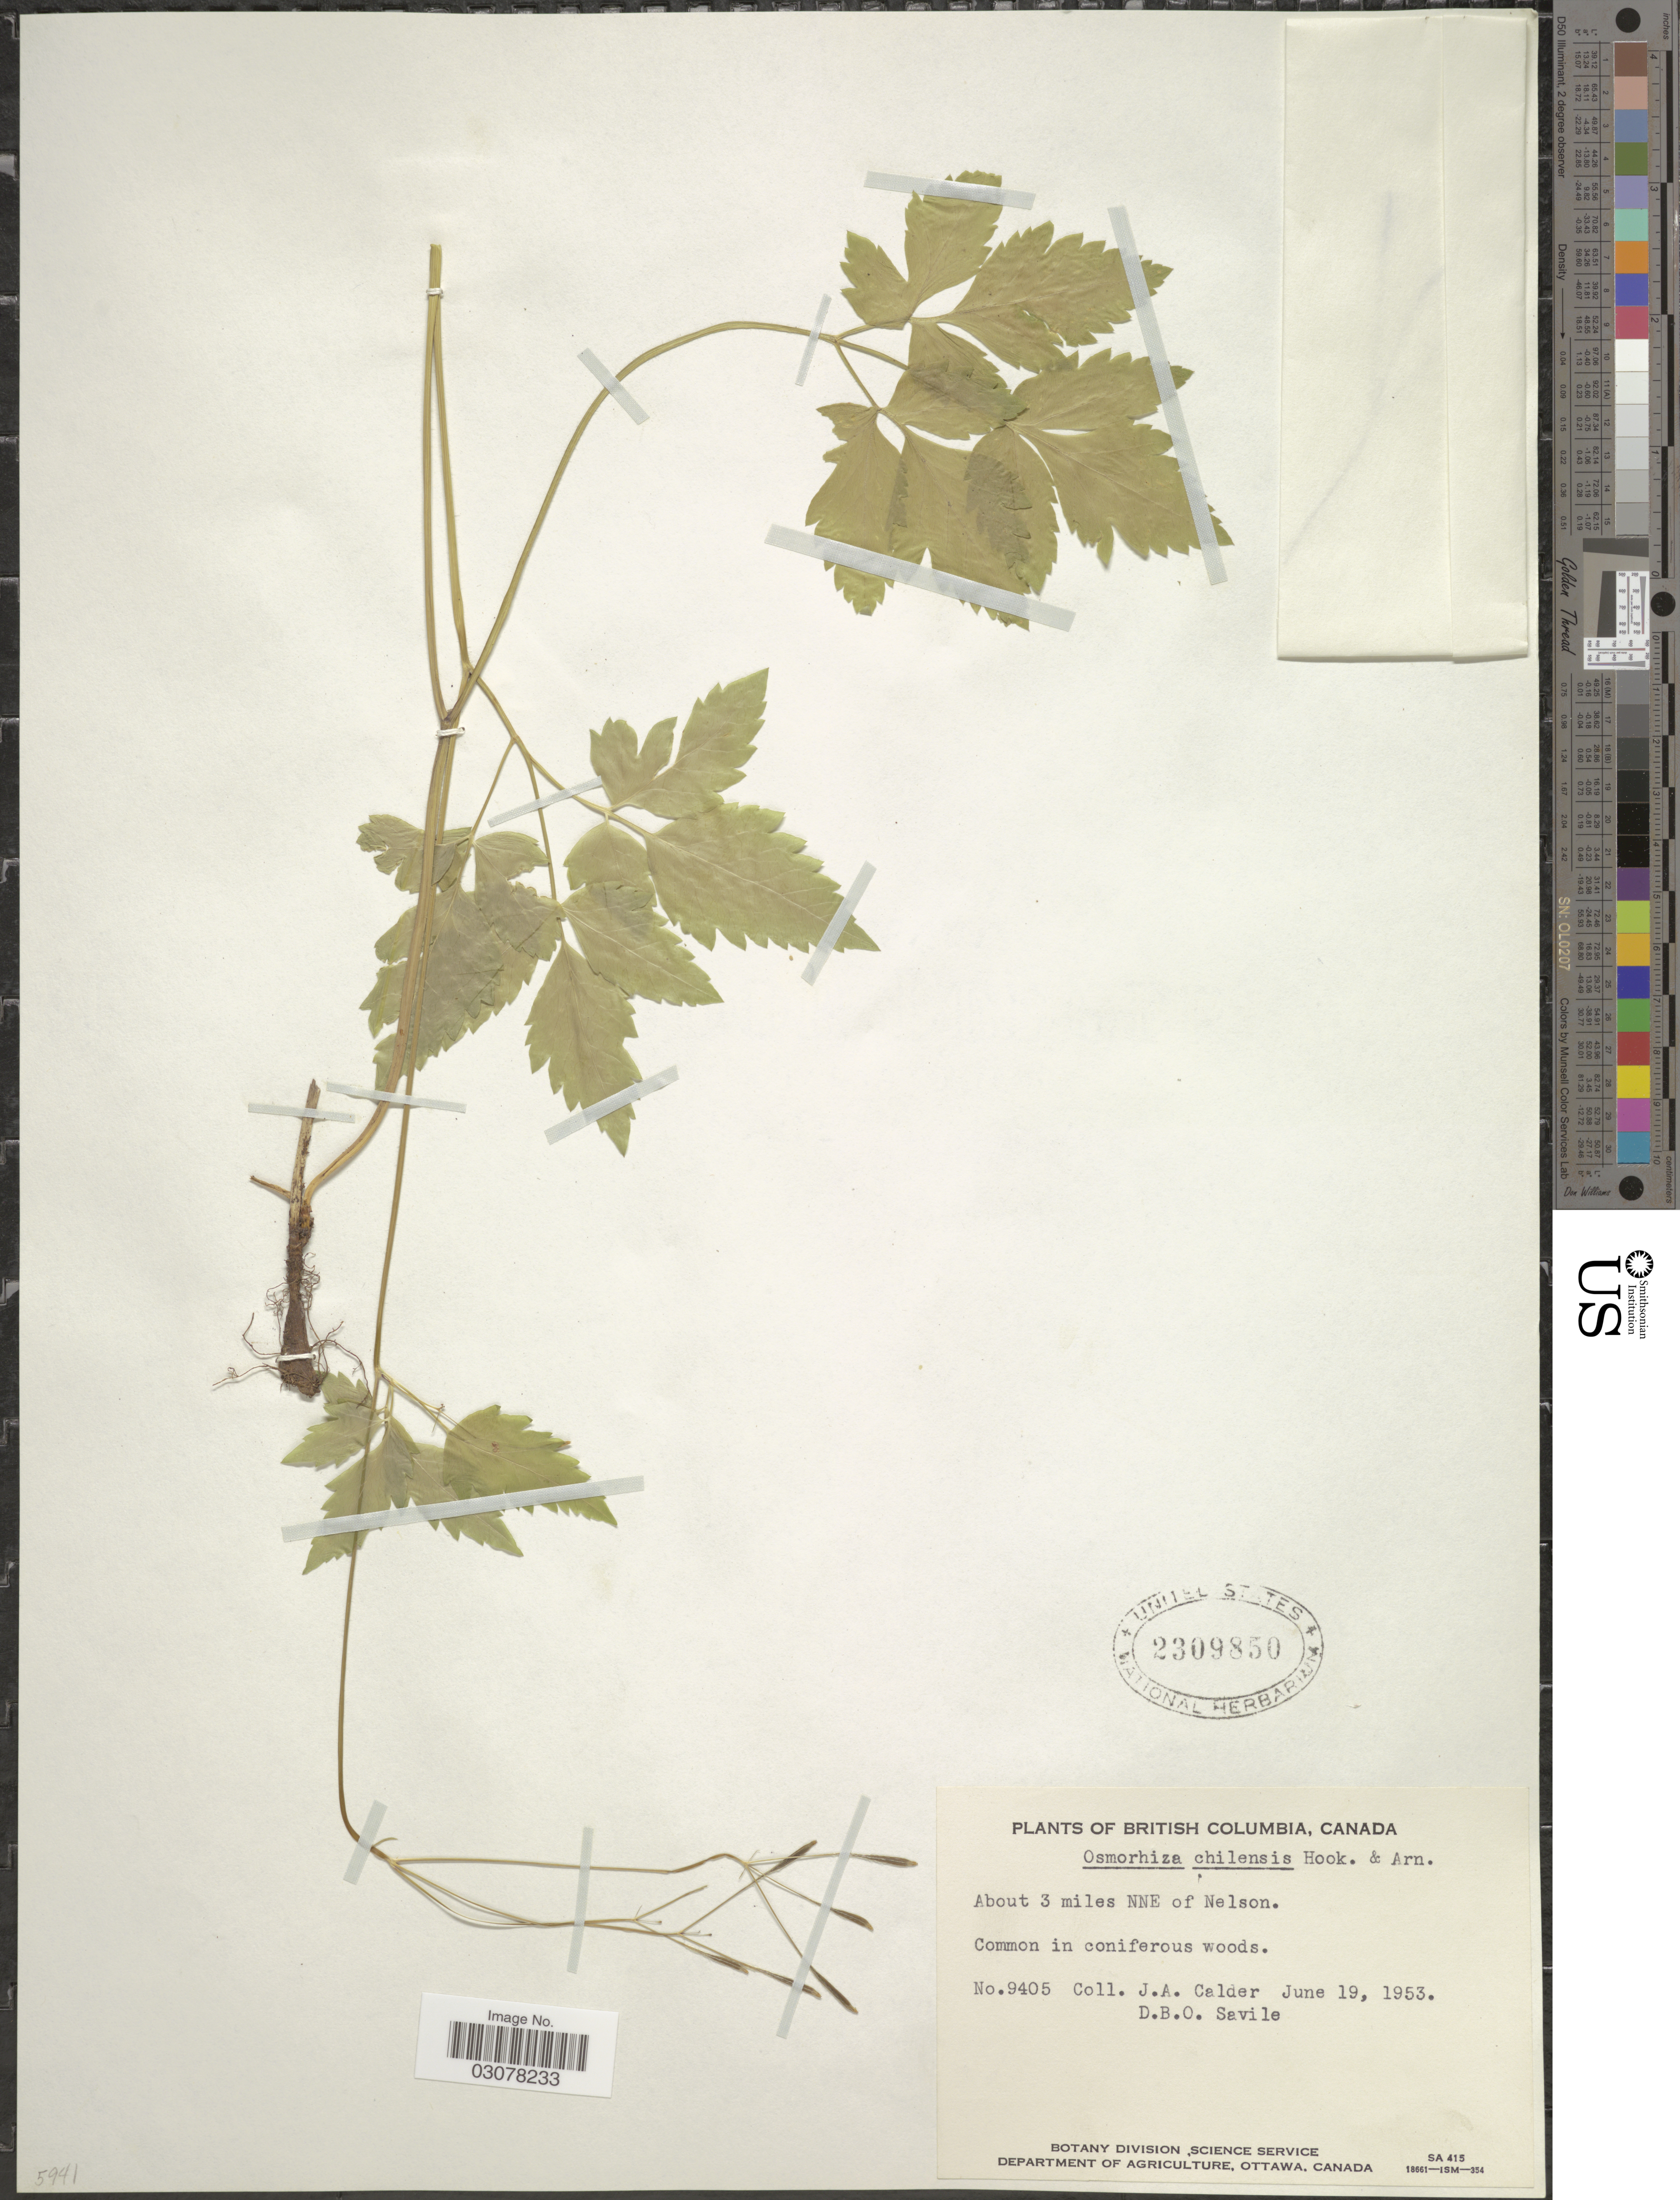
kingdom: Plantae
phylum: Tracheophyta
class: Magnoliopsida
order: Apiales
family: Apiaceae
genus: Osmorhiza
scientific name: Osmorhiza chilensis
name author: Hook. & Arn.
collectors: J. A. Calder & D. Savile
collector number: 9405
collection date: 1953-06-19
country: Canada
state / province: British Columbia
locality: About 3 miles NNE of Nelson.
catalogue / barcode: US 2309850